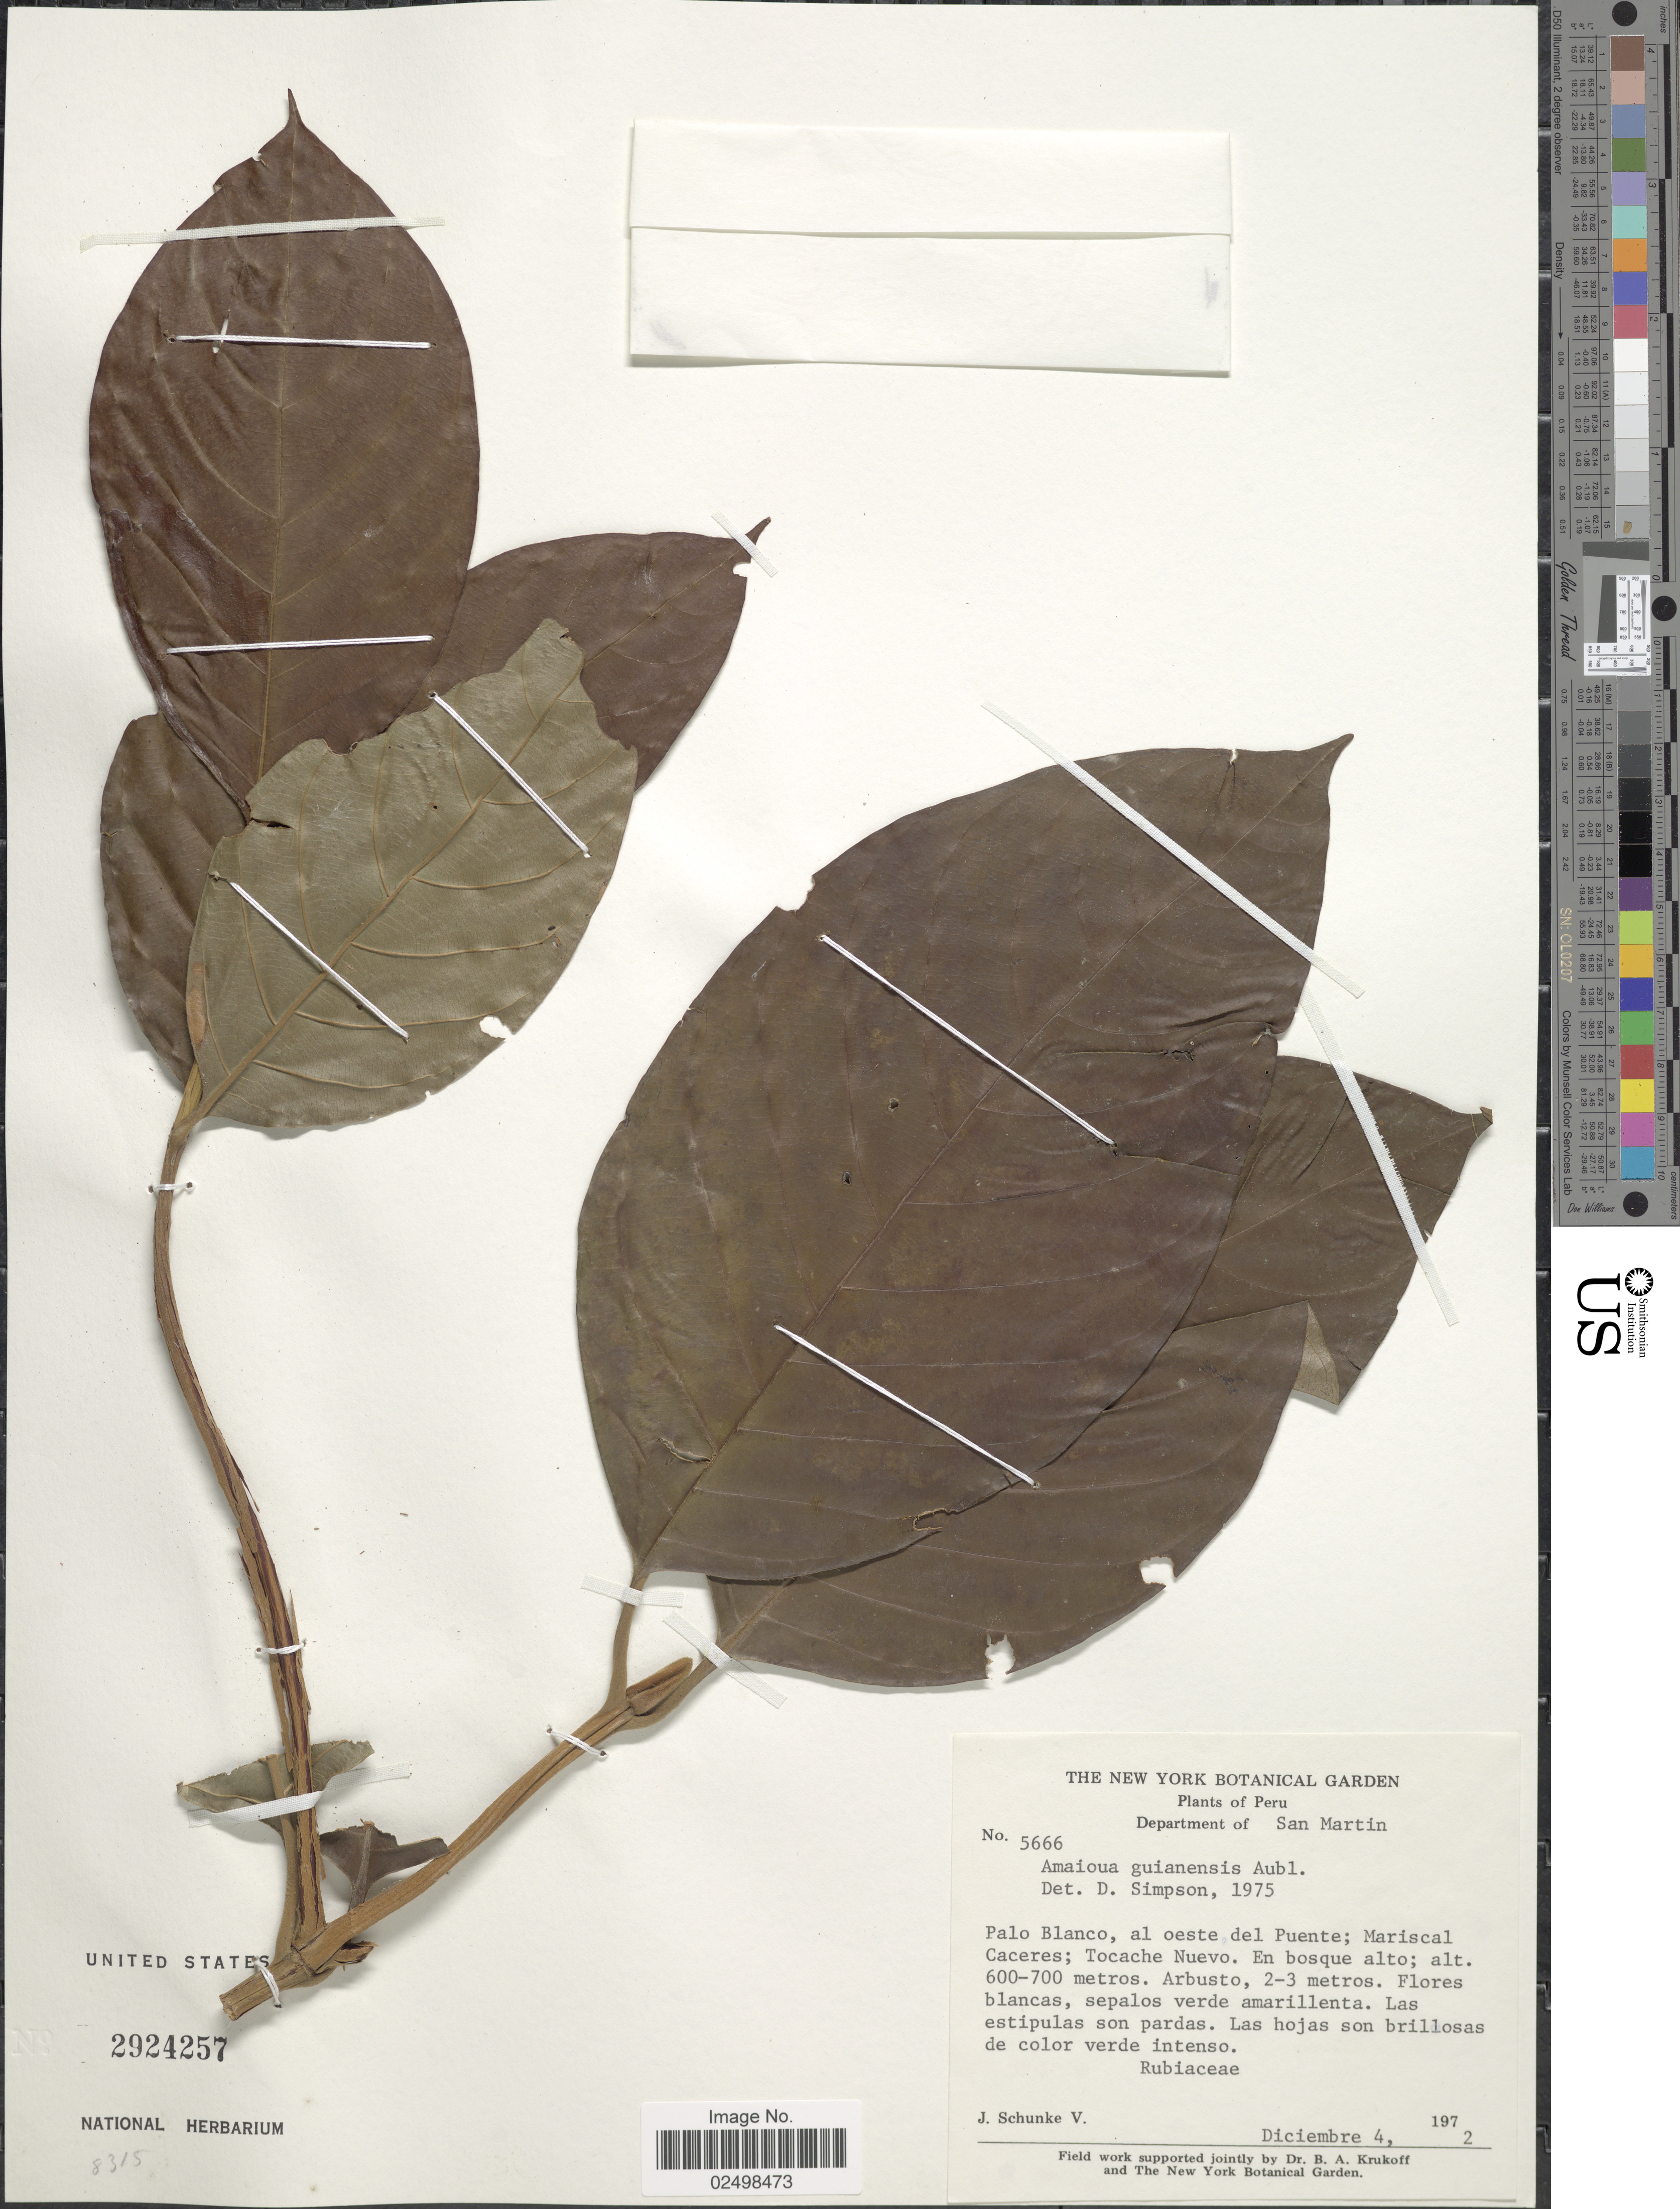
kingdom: Plantae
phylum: Tracheophyta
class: Magnoliopsida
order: Gentianales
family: Rubiaceae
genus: Amaioua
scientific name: Amaioua guianensis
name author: Aubl.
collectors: J. Schunke Vigo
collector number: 5666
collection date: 1972-12-04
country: Peru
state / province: San Martín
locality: Palo Blanco, al oeste del Puente; Mriscal Caceres; Tocache Nuevo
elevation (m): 600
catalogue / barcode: US 2924257